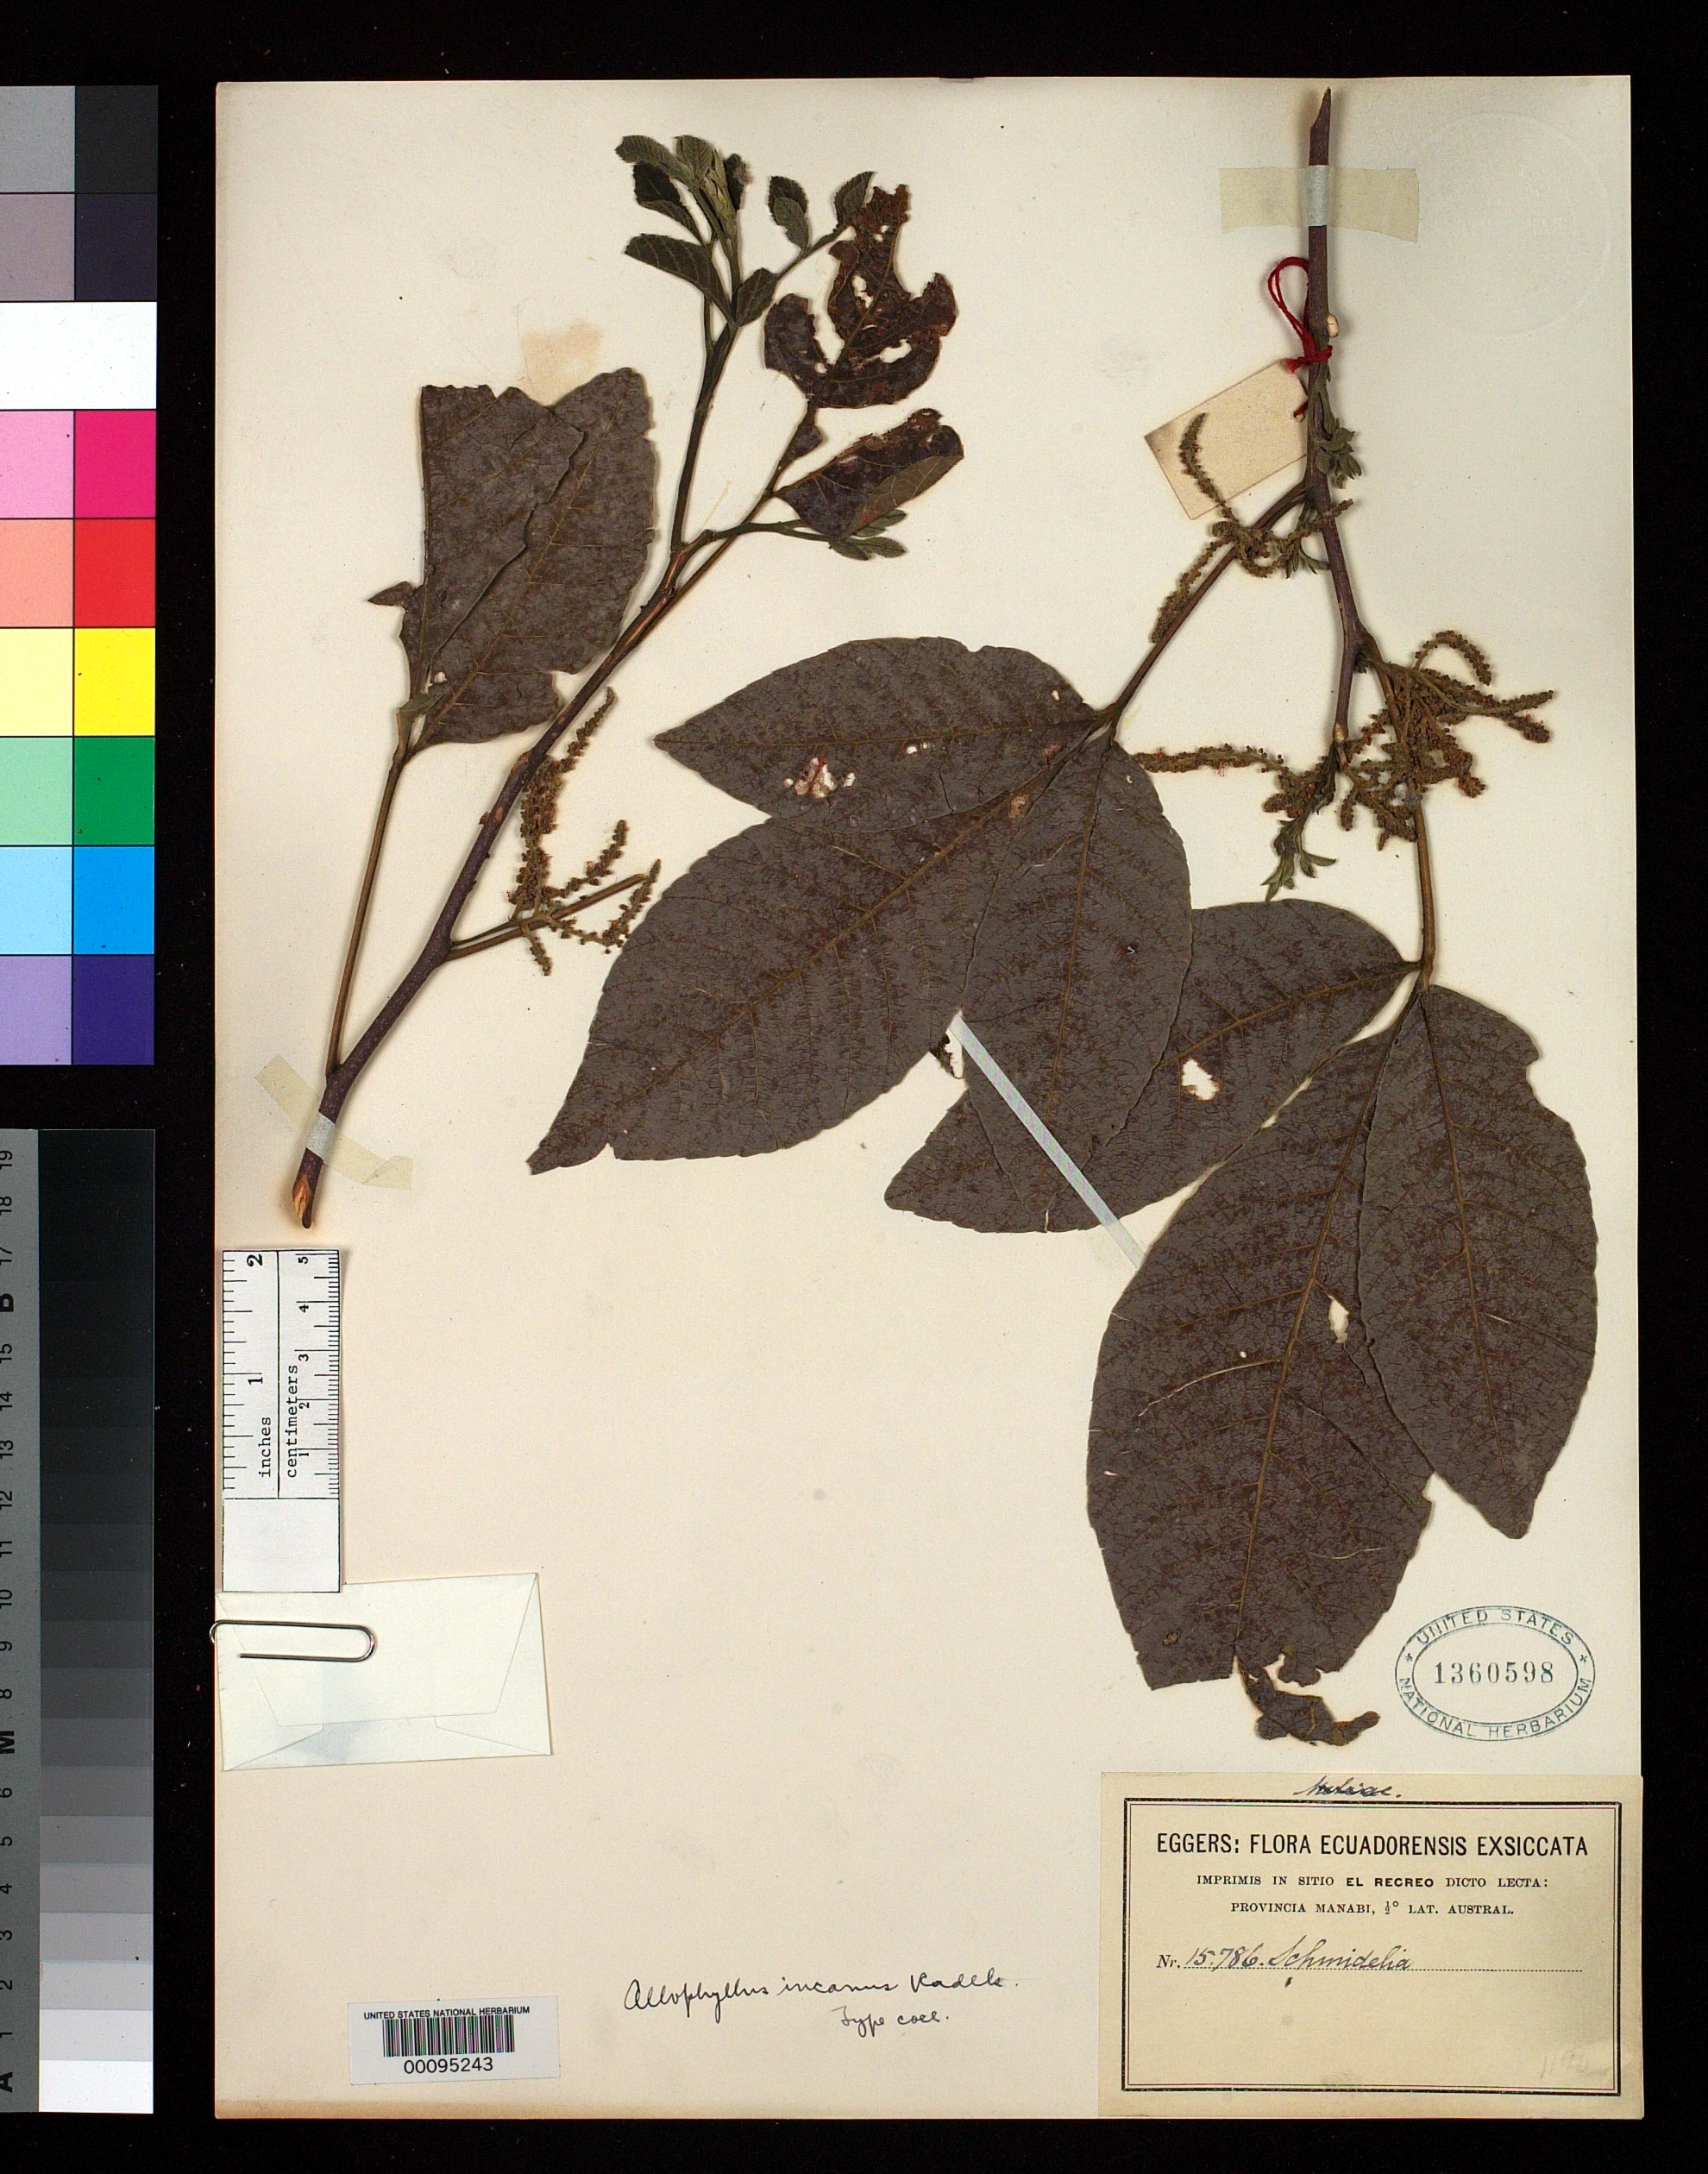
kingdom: Plantae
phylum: Tracheophyta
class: Magnoliopsida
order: Sapindales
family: Sapindaceae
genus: Allophylus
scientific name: Allophylus incanus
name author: Radlk.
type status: Type Collection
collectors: H. F. A. von Eggers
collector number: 15786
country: Ecuador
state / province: Manabí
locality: El Recreo.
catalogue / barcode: US 1360598